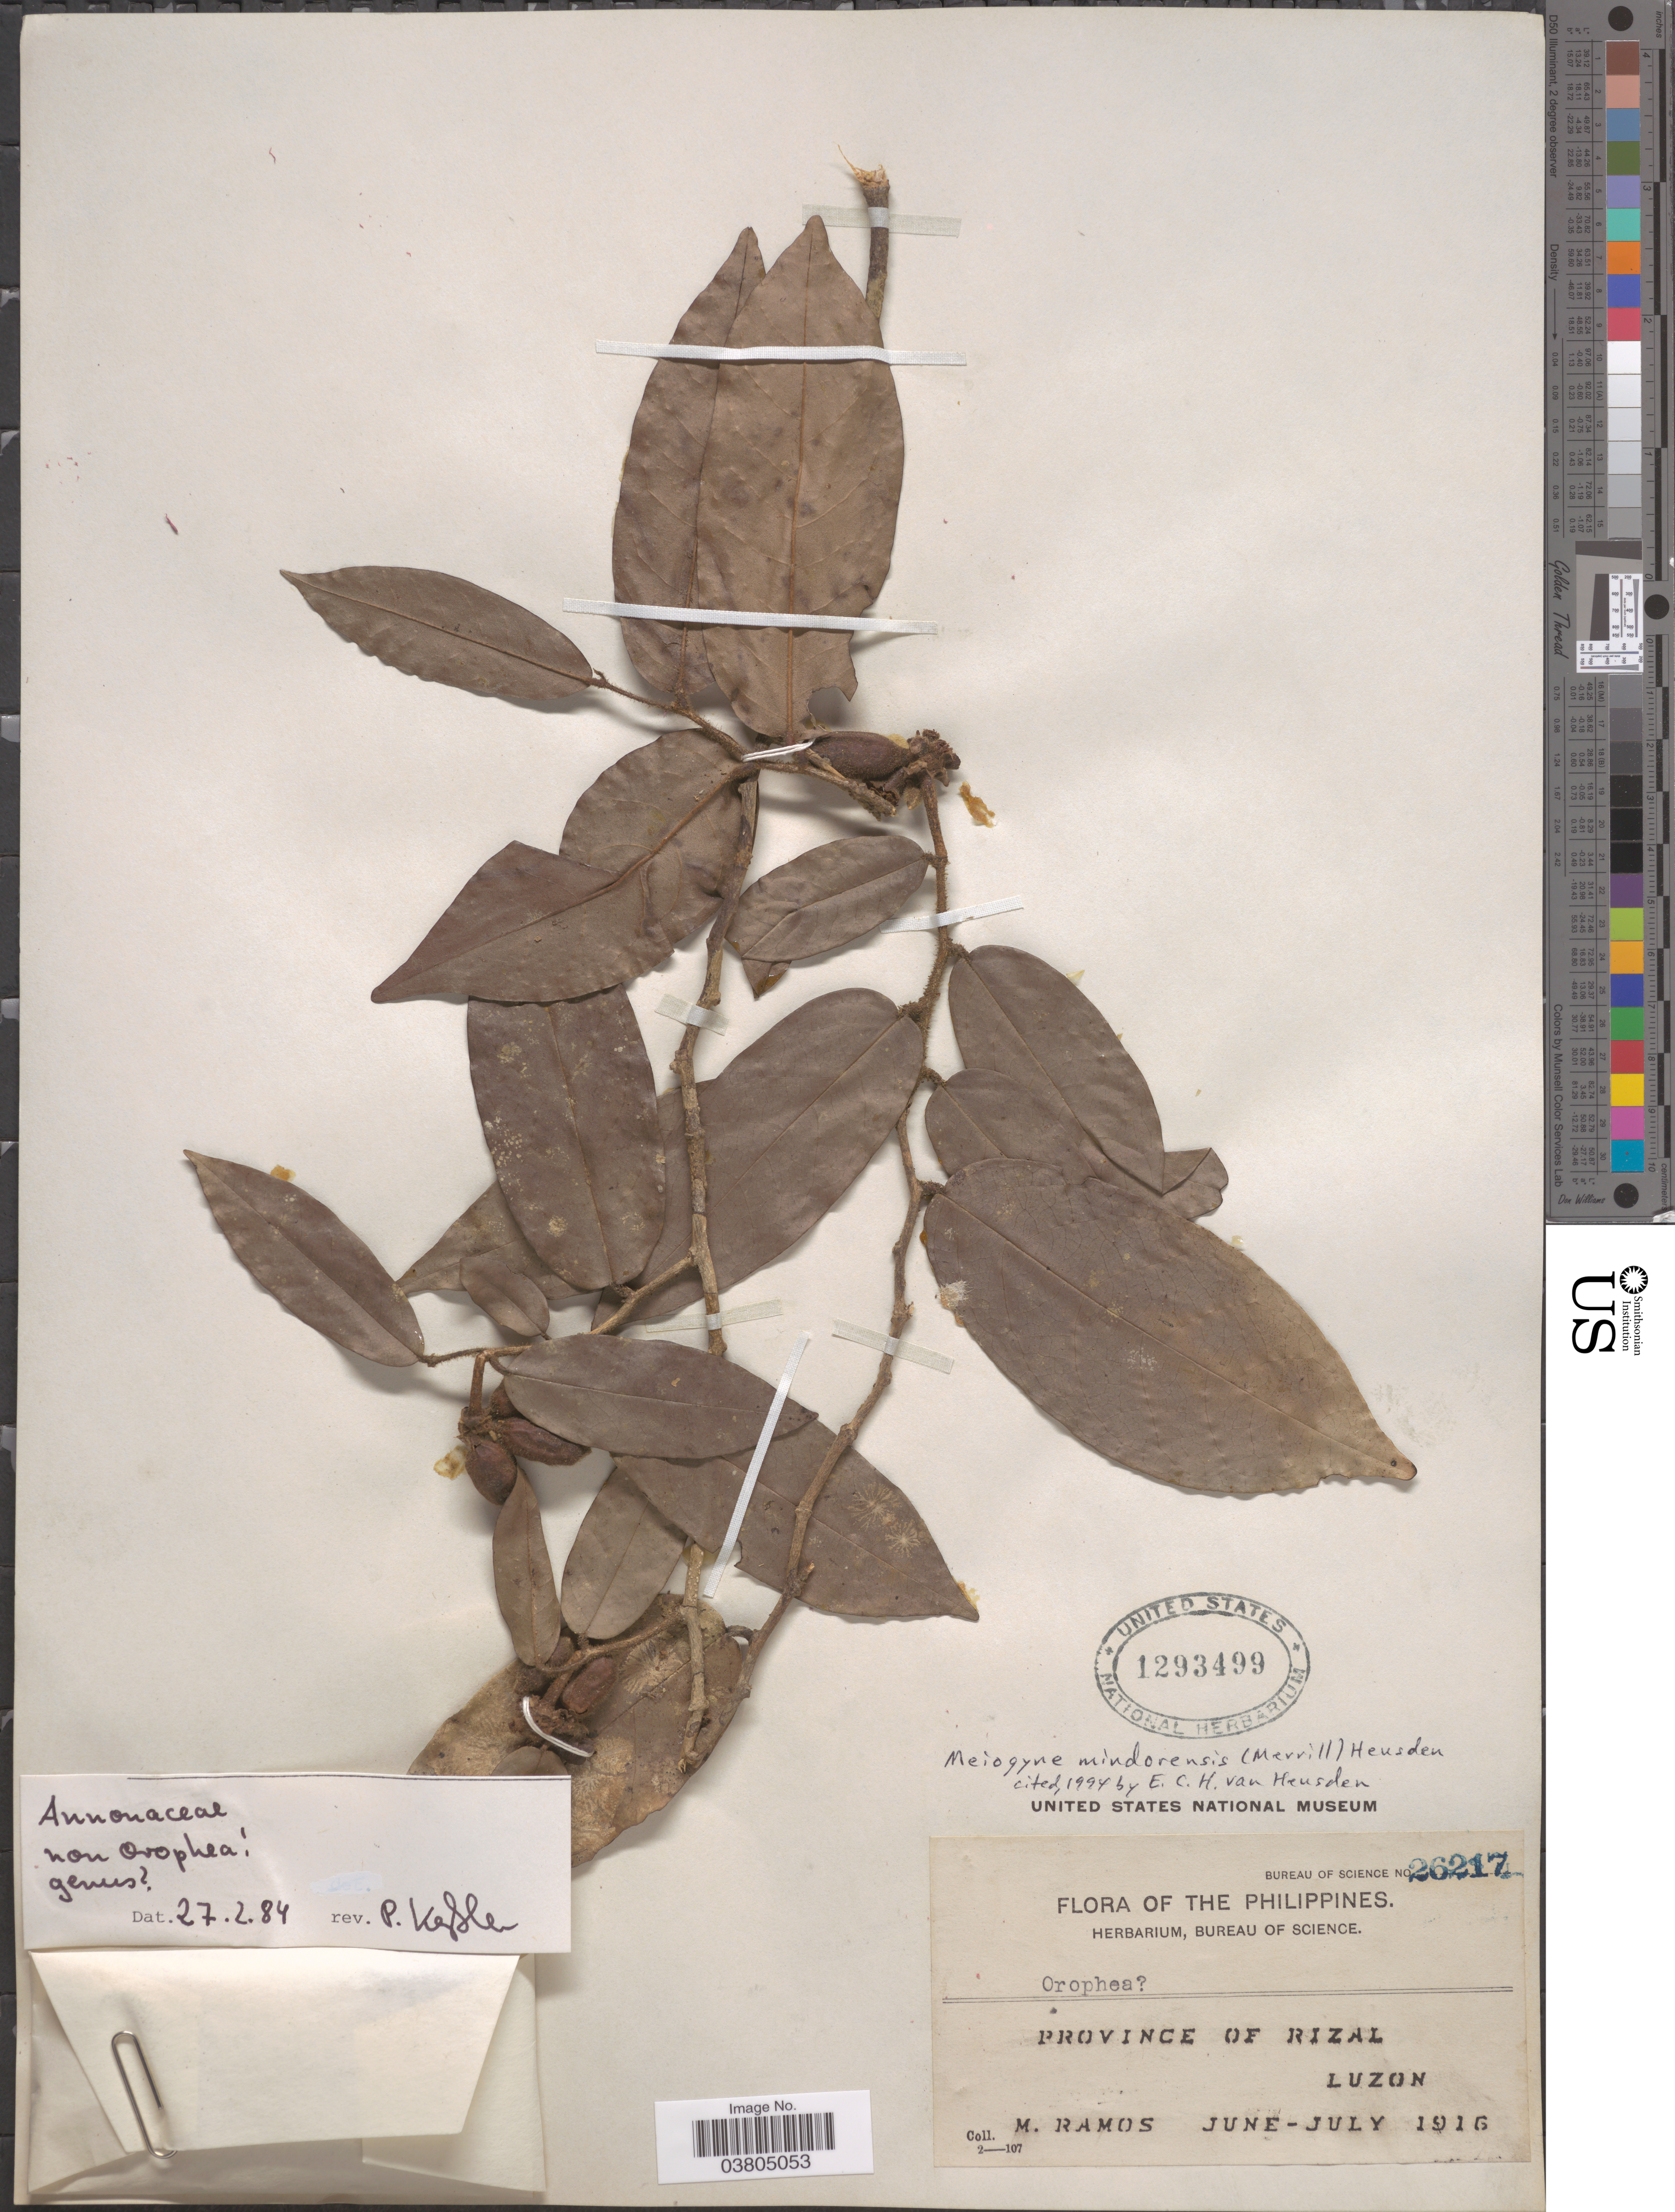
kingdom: Plantae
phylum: Tracheophyta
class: Magnoliopsida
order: Magnoliales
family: Annonaceae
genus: Meiogyne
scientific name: Meiogyne mindorensis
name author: (Merr.) Heusden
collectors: M. Ramos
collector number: Bureau of Science 26217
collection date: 1916-06/1916-07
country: Philippines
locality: Province of Rizal. Luzon.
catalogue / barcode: US 1293499